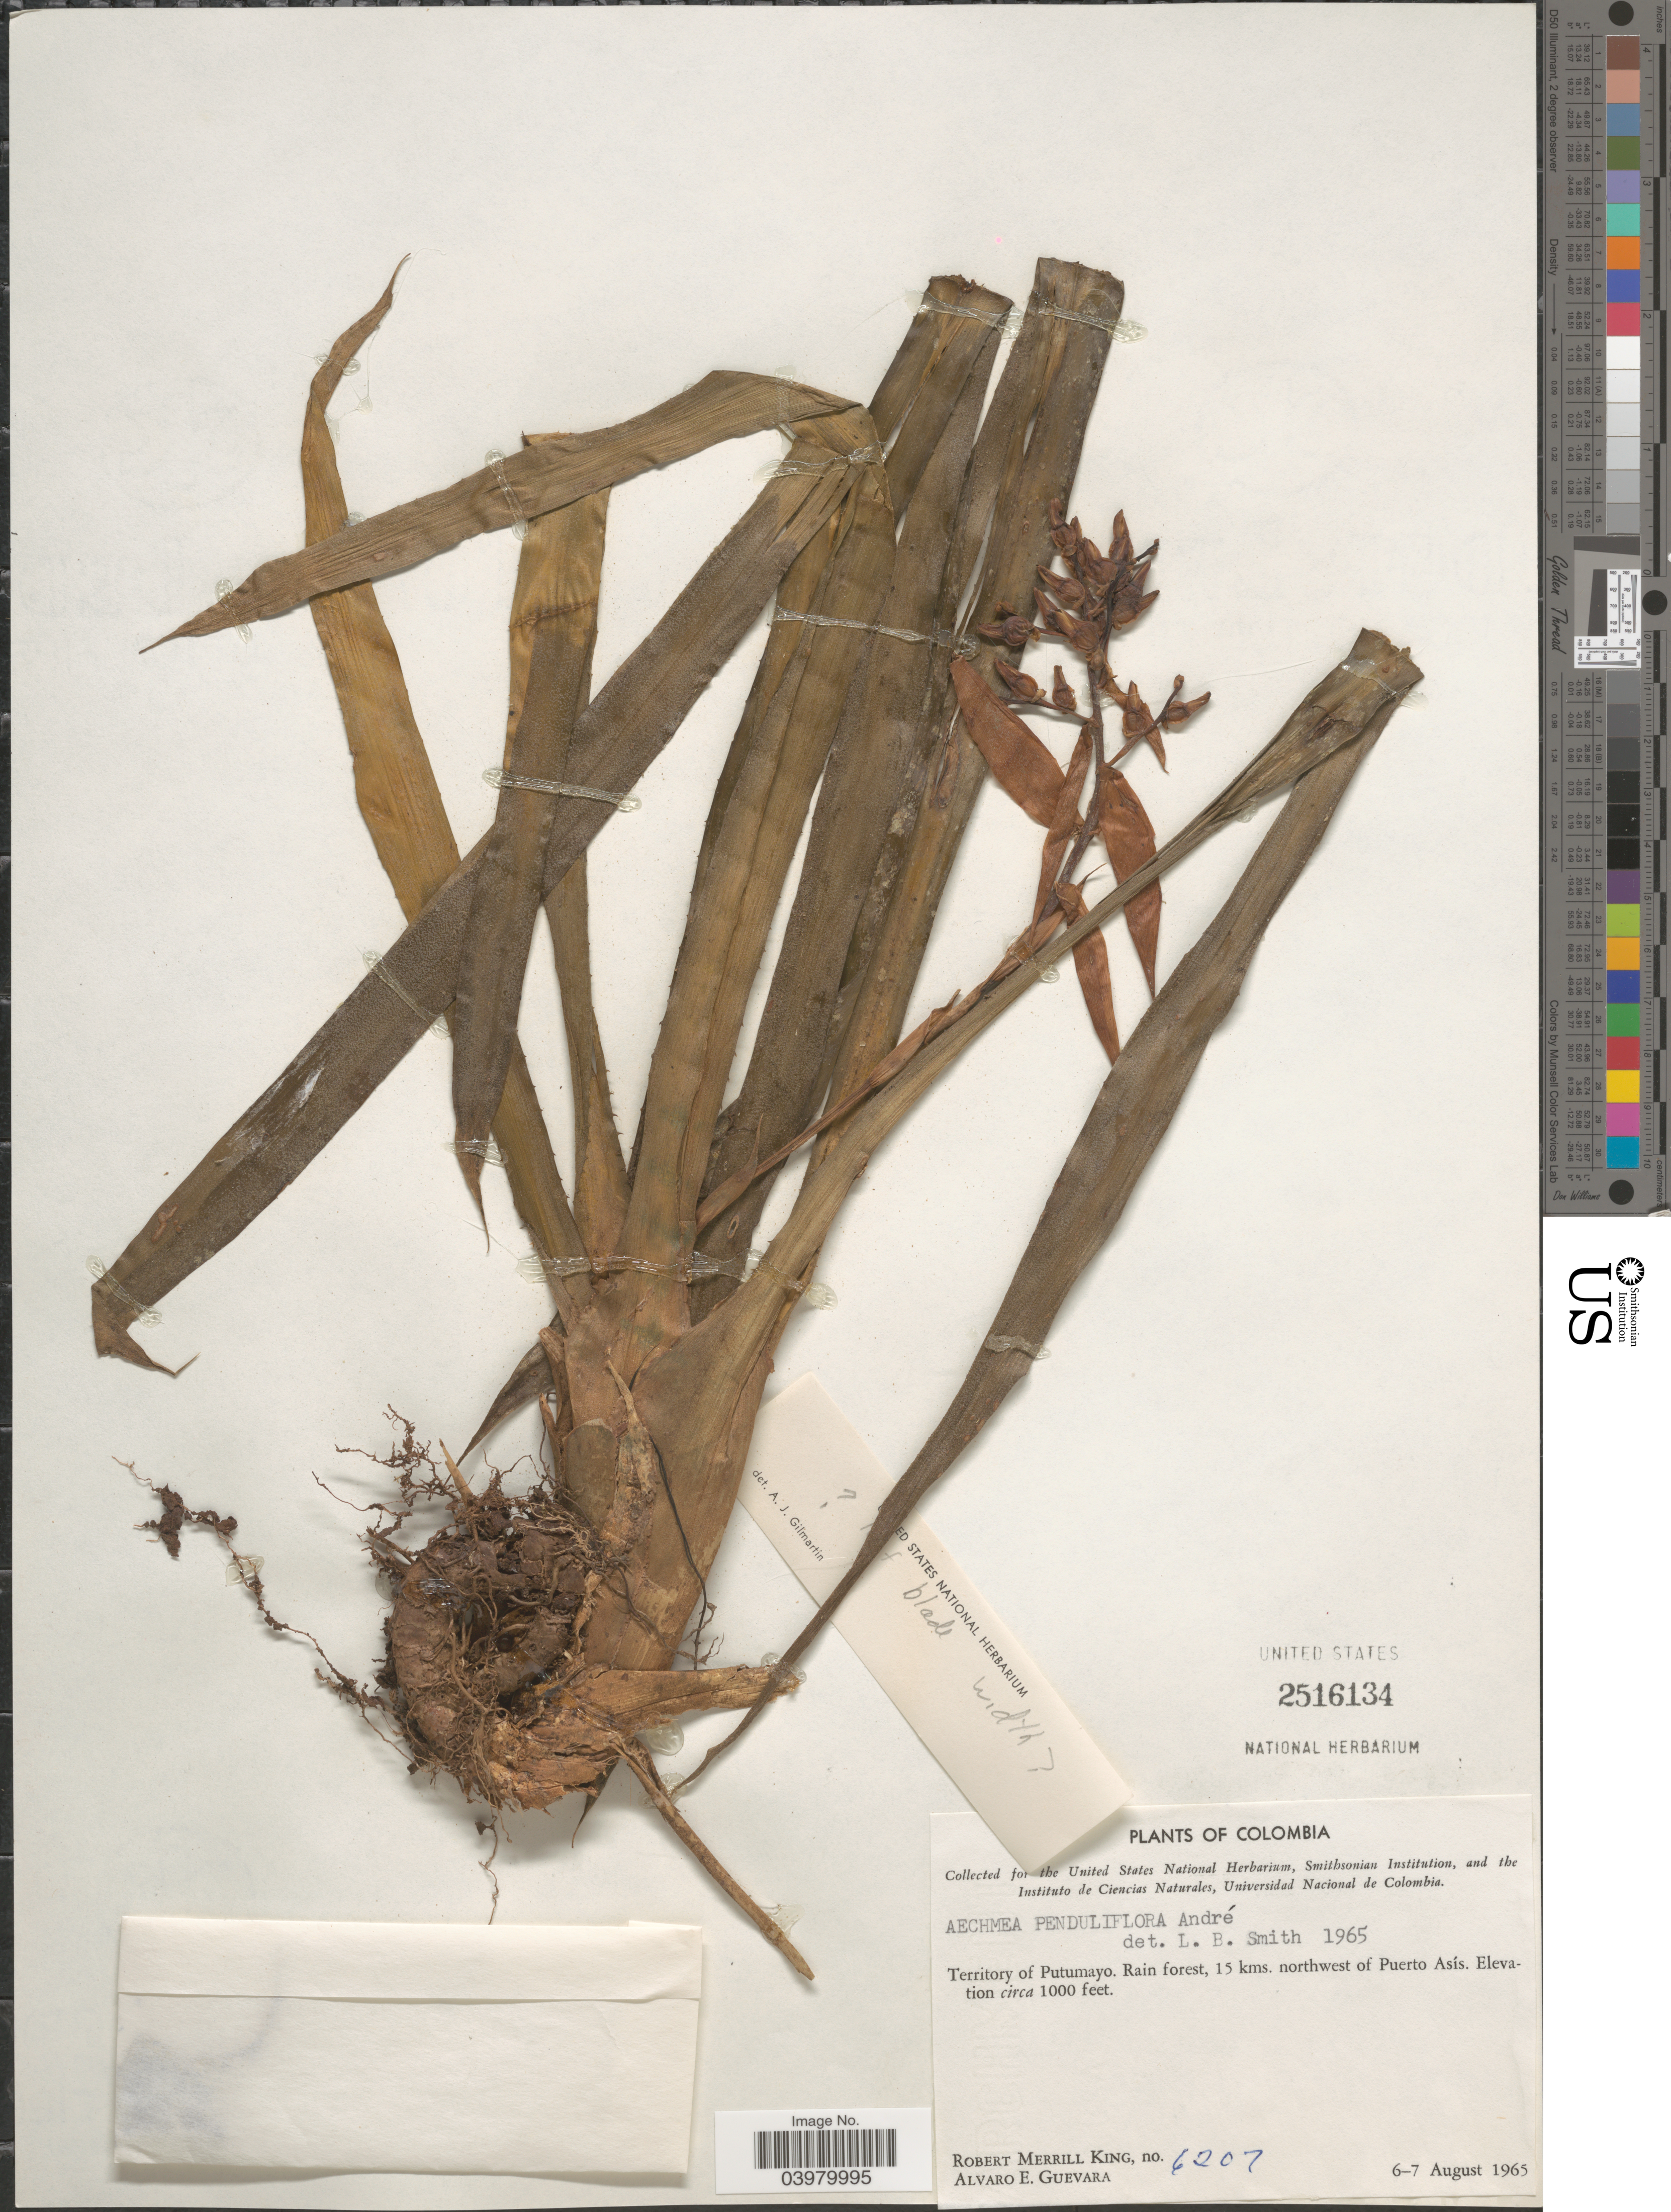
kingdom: Plantae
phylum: Tracheophyta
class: Liliopsida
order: Poales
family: Bromeliaceae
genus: Aechmea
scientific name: Aechmea penduliflora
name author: André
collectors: R. M. King & A. E. Guevara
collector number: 6207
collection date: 1965-08-06/1965-08-07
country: Colombia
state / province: Putumayo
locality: Territory of Putumayo. Rain forest, 15 kms. northwest of Puerto Asís.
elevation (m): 305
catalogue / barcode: US 2516134